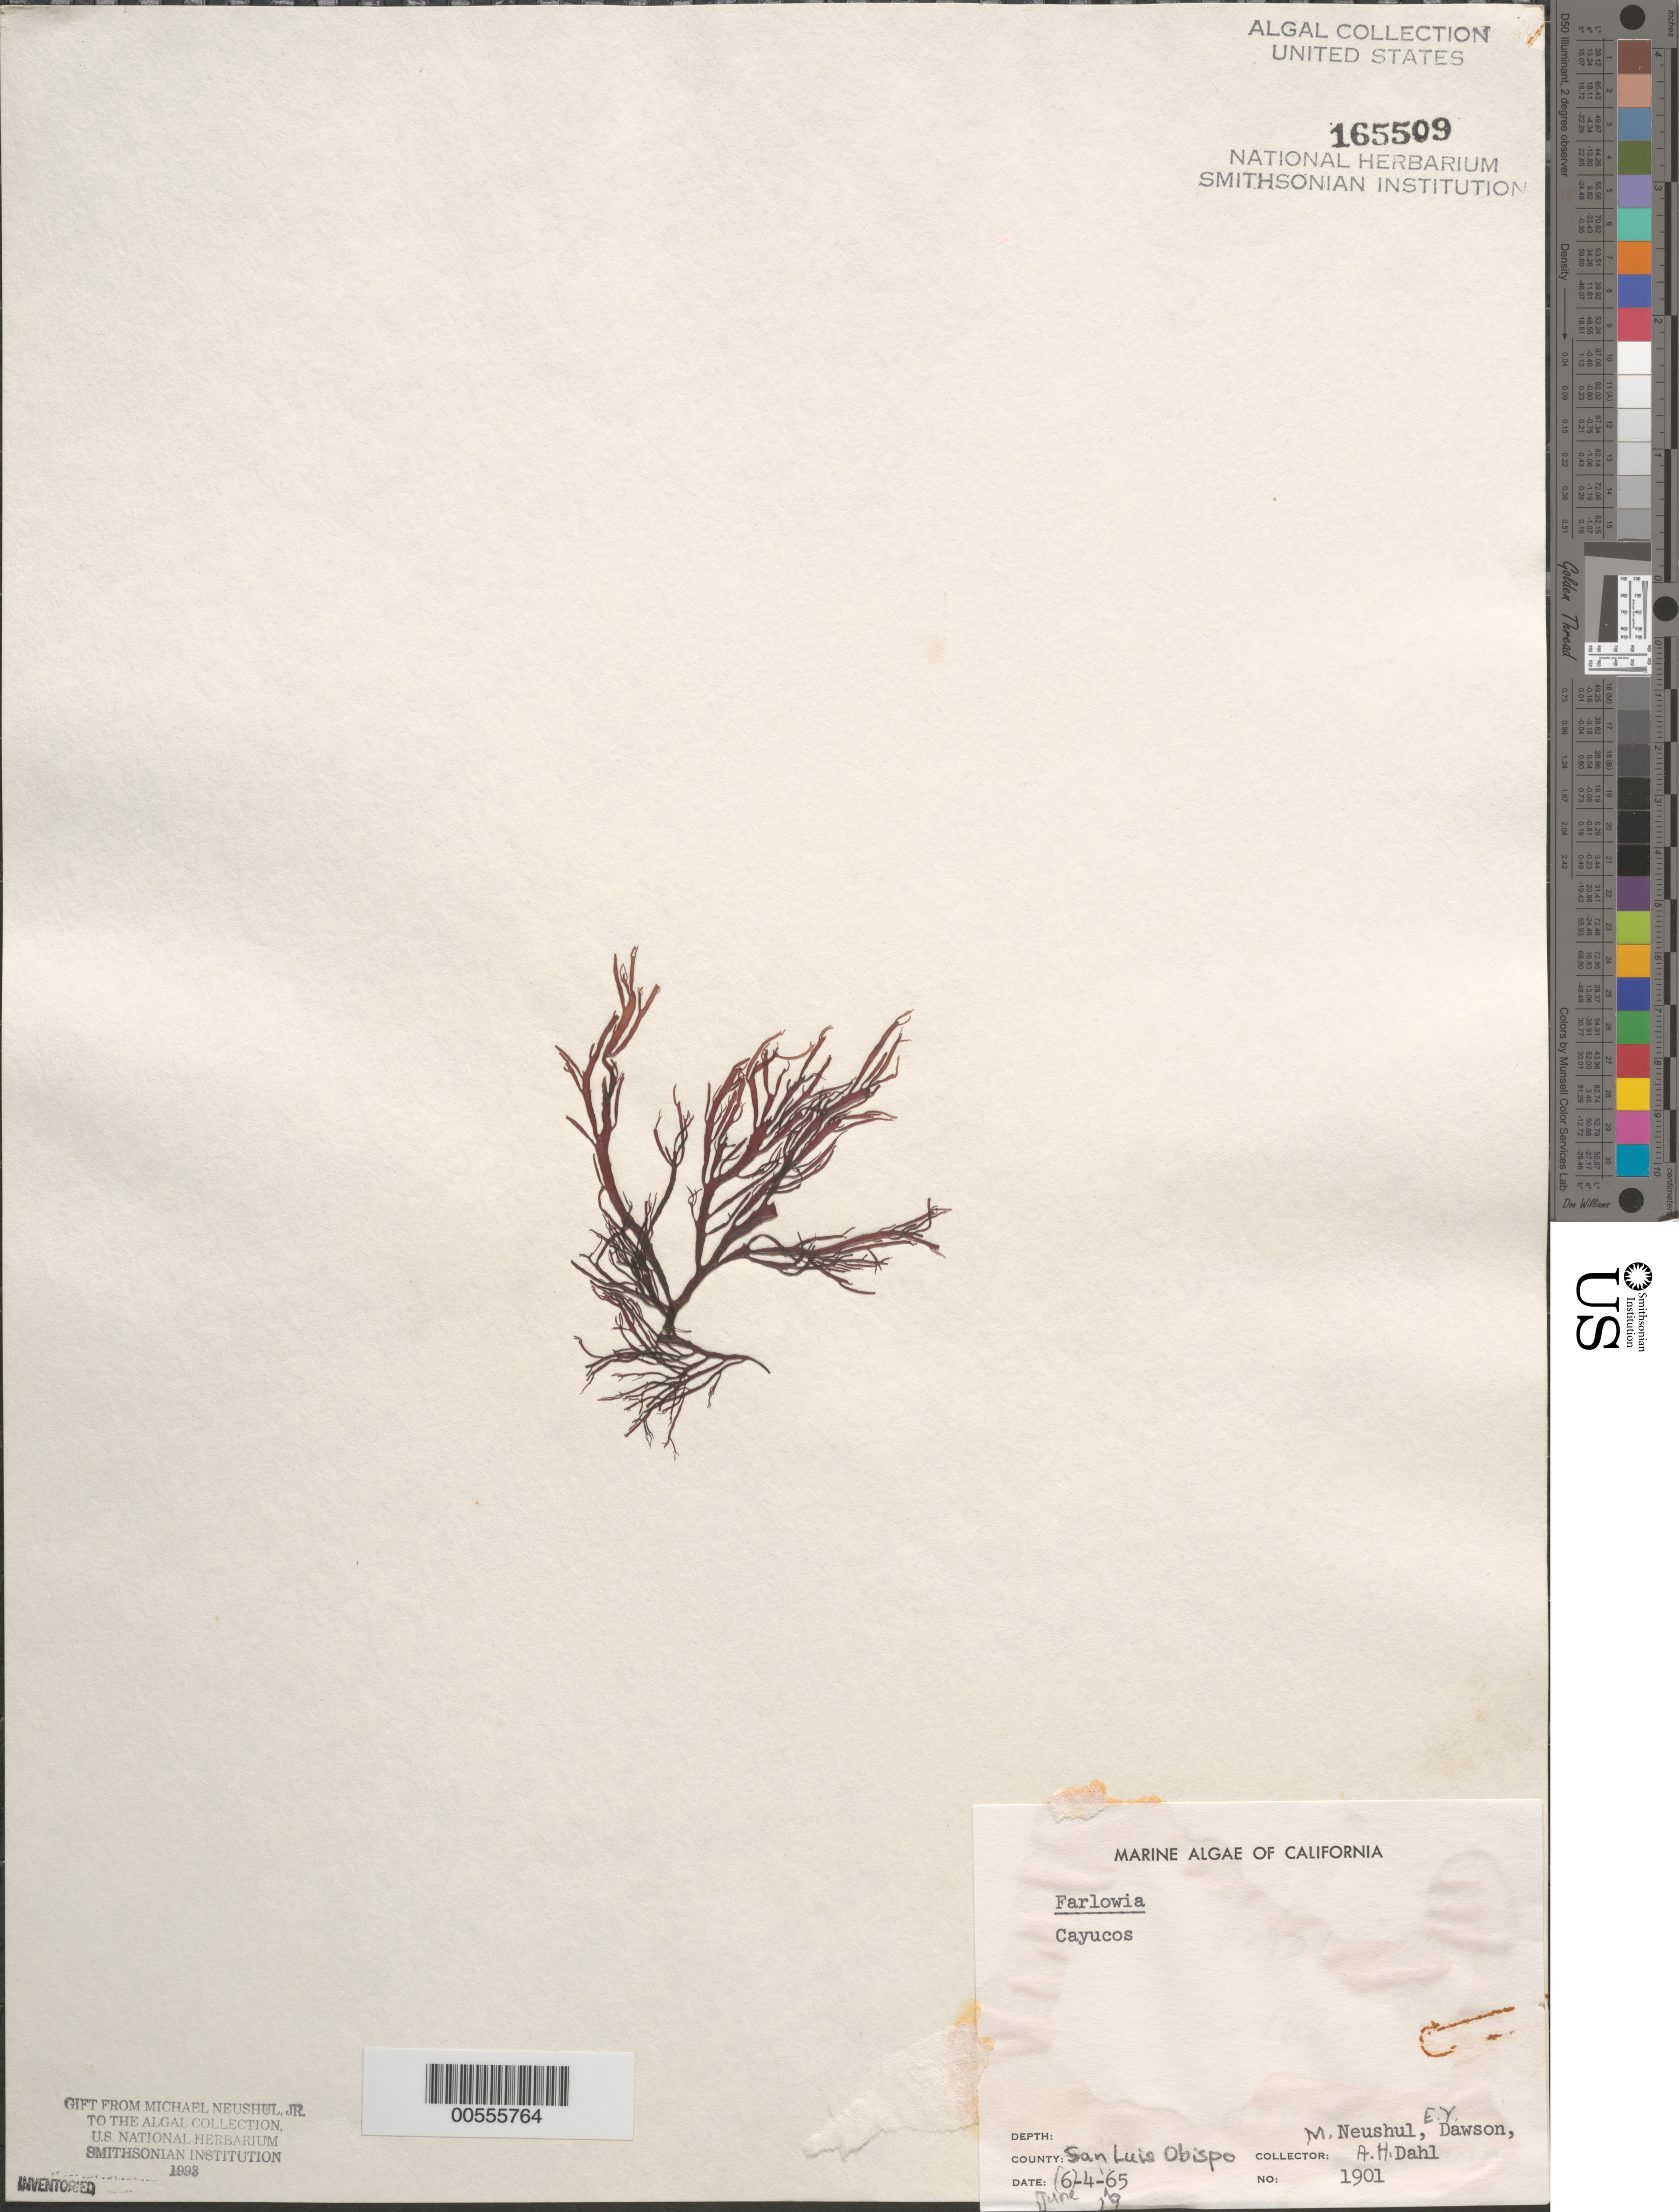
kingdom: Plantae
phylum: Rhodophyta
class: Florideophyceae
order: Gigartinales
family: Dumontiaceae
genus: Farlowia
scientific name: Farlowia sp.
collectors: M. Neushul, E. Y. Dawson & A. Dahl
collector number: Neushul 1901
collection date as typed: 04 Jun 1965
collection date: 1965-06-04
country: United States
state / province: California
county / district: San Luis Obispo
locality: Cayucos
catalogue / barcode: US 165509